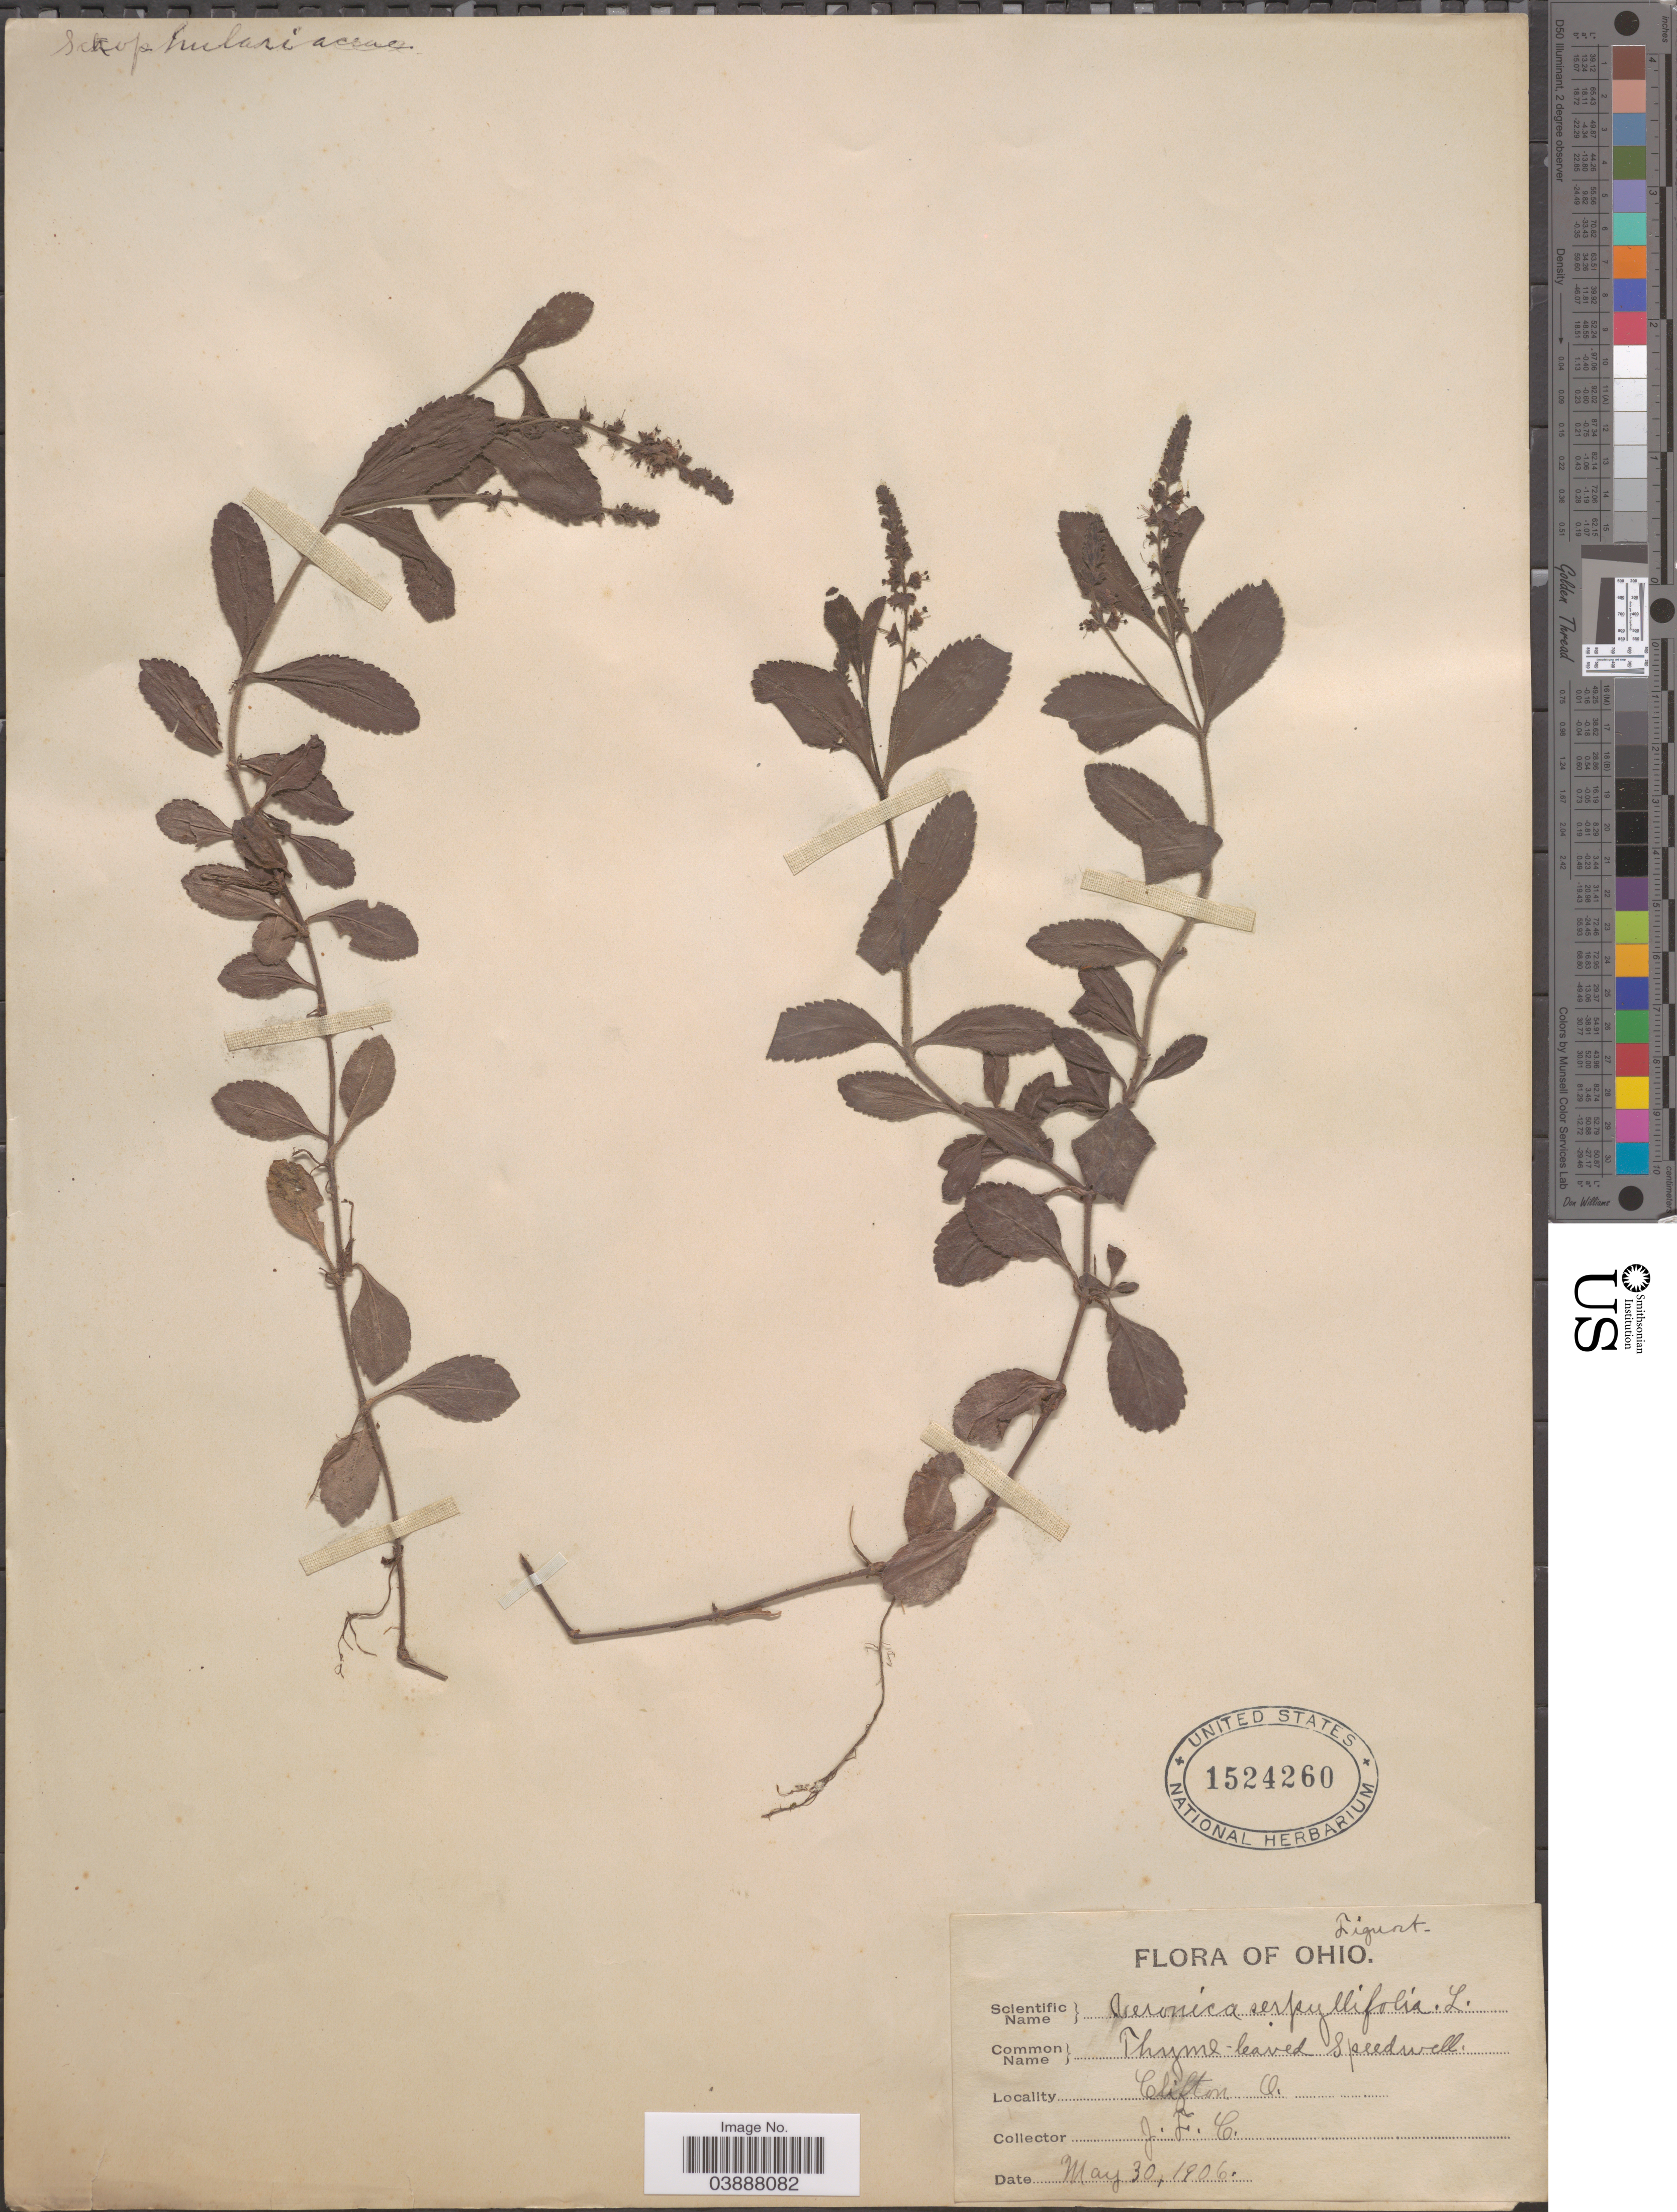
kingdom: Plantae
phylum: Tracheophyta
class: Magnoliopsida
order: Lamiales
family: Plantaginaceae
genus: Veronica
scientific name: Veronica serpyllifolia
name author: L.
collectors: J. F. Clevenger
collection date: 1906-05-30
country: United States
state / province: Ohio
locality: Clifton.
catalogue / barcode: US 1524260